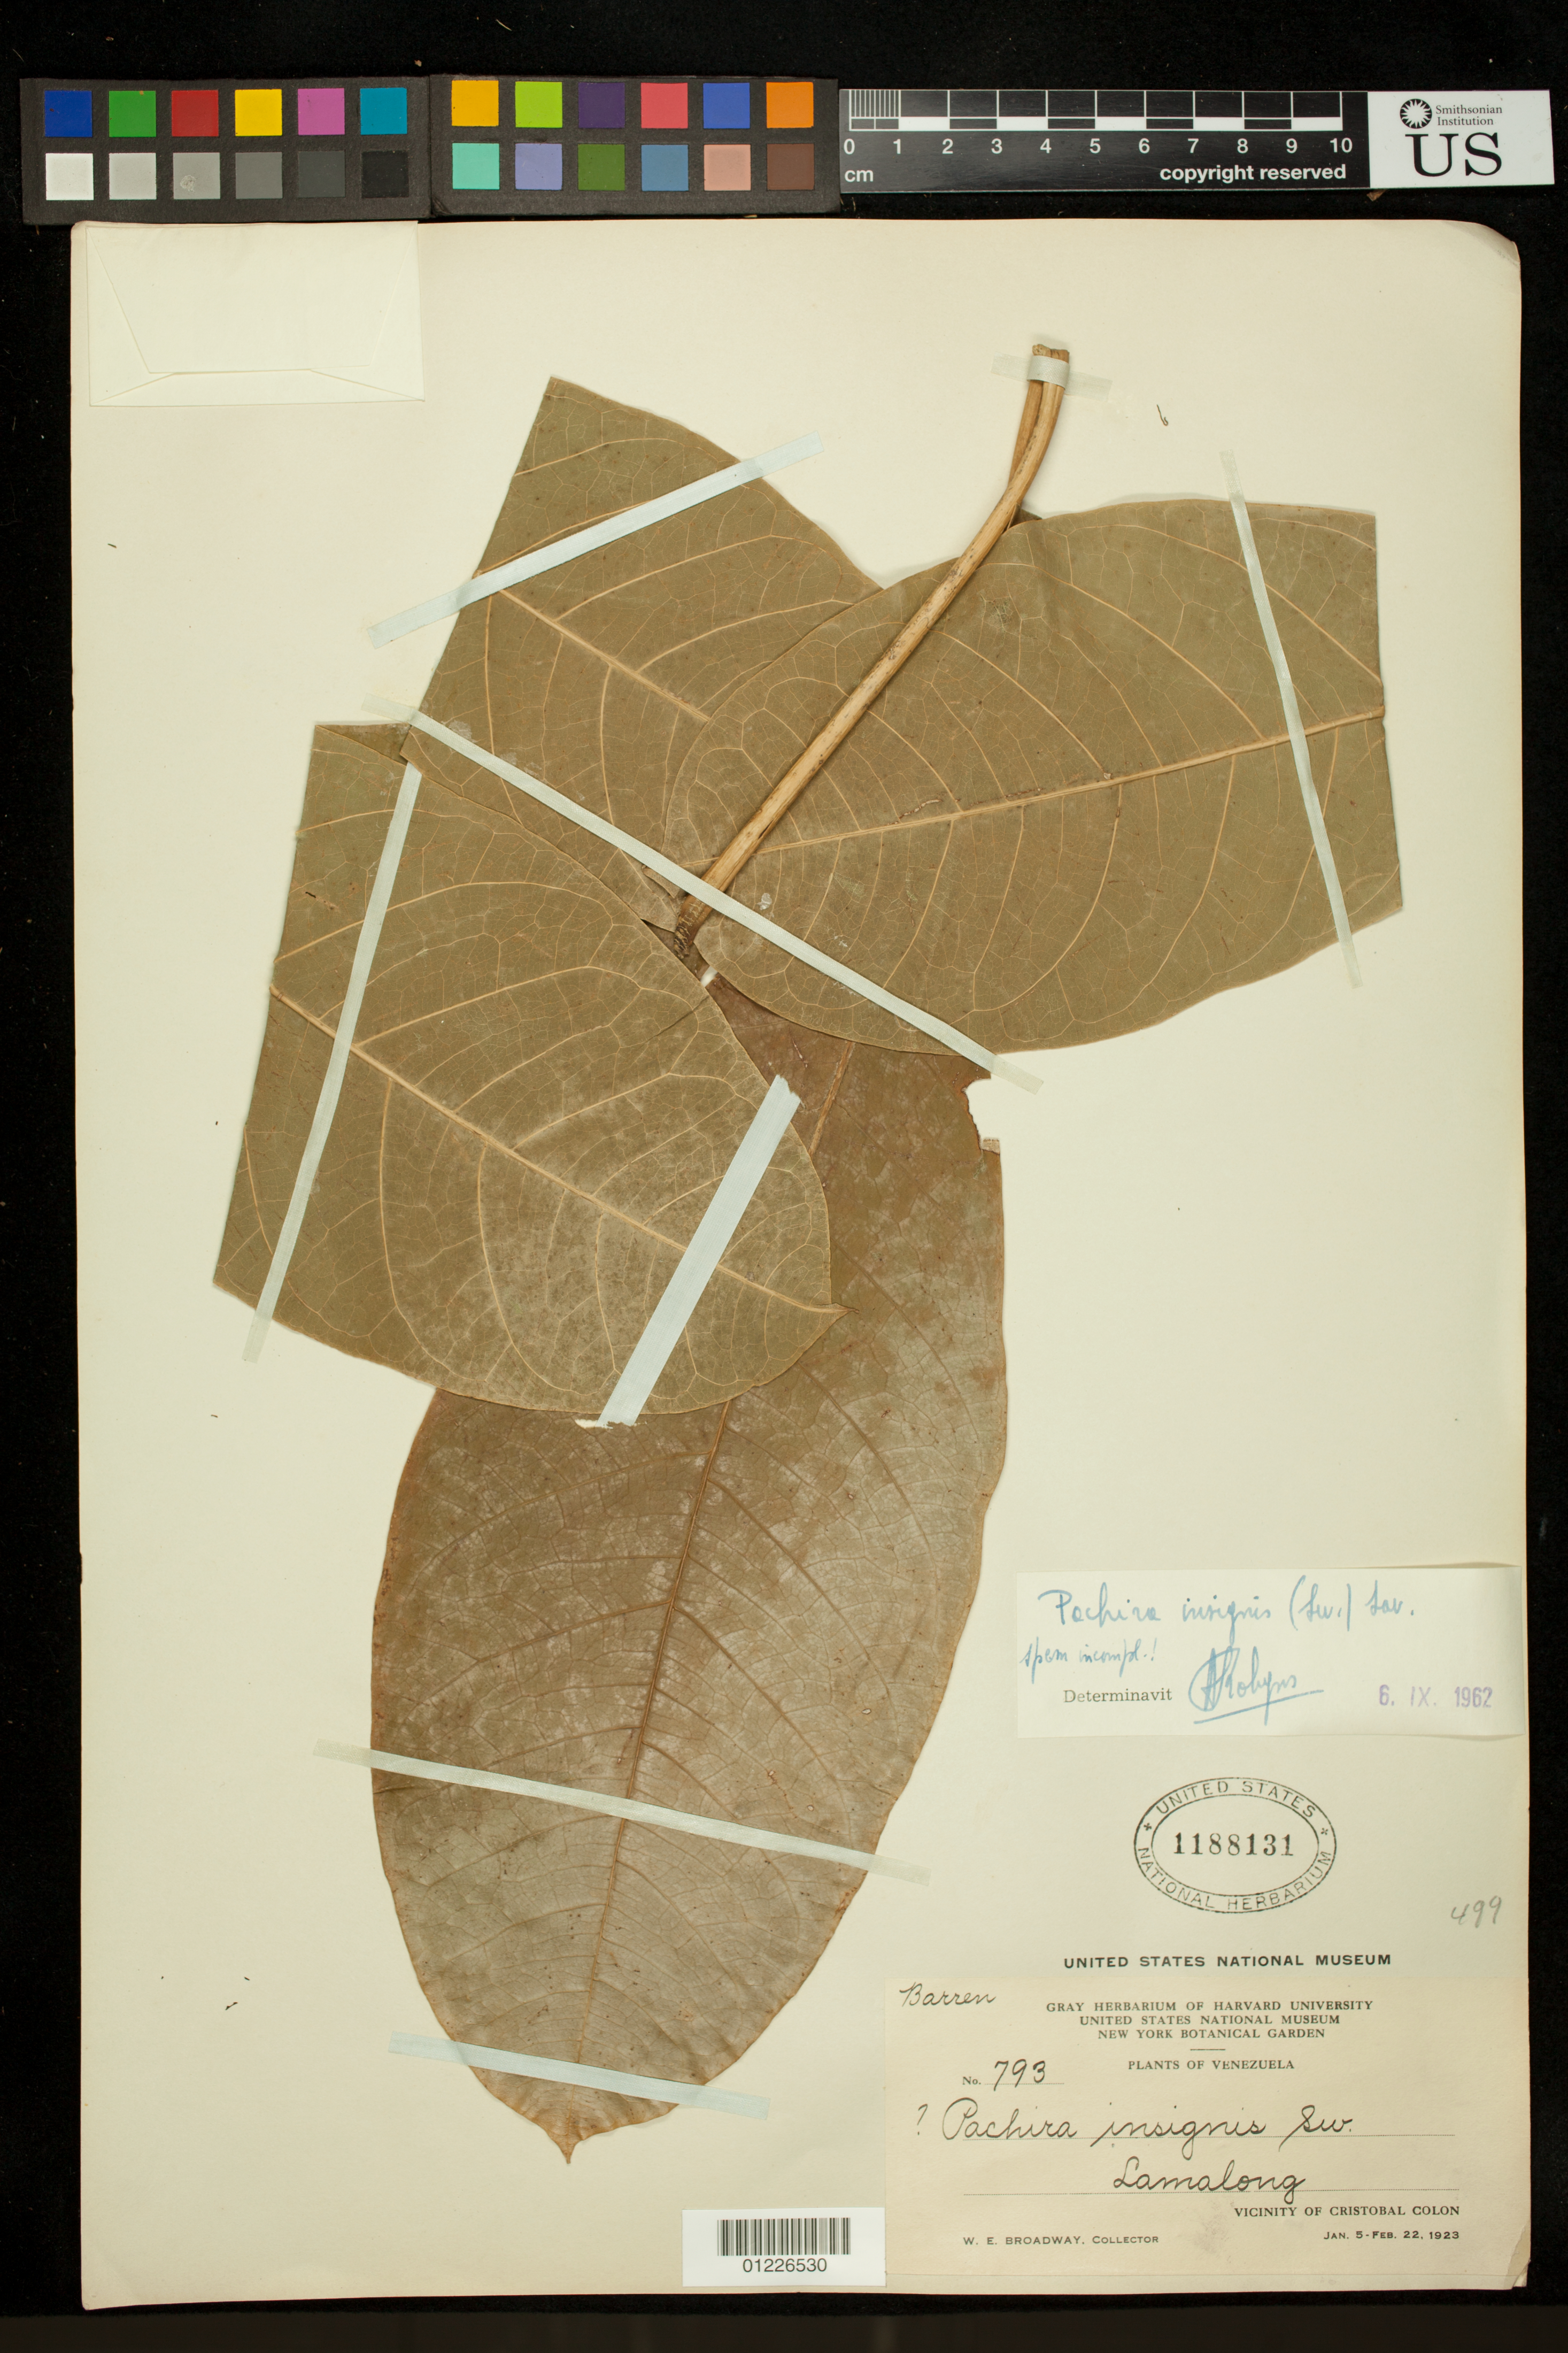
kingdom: Plantae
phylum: Tracheophyta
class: Magnoliopsida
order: Malvales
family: Malvaceae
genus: Pachira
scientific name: Pachira insignis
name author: (Sw.) Sw. ex Savigny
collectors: W. E. Broadway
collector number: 793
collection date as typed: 1923-01-05 to 1923-02-22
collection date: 1923-01-05/1923-02-22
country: Venezuela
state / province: Sucre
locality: Vicinity of Cristobal Colon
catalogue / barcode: US 1188131